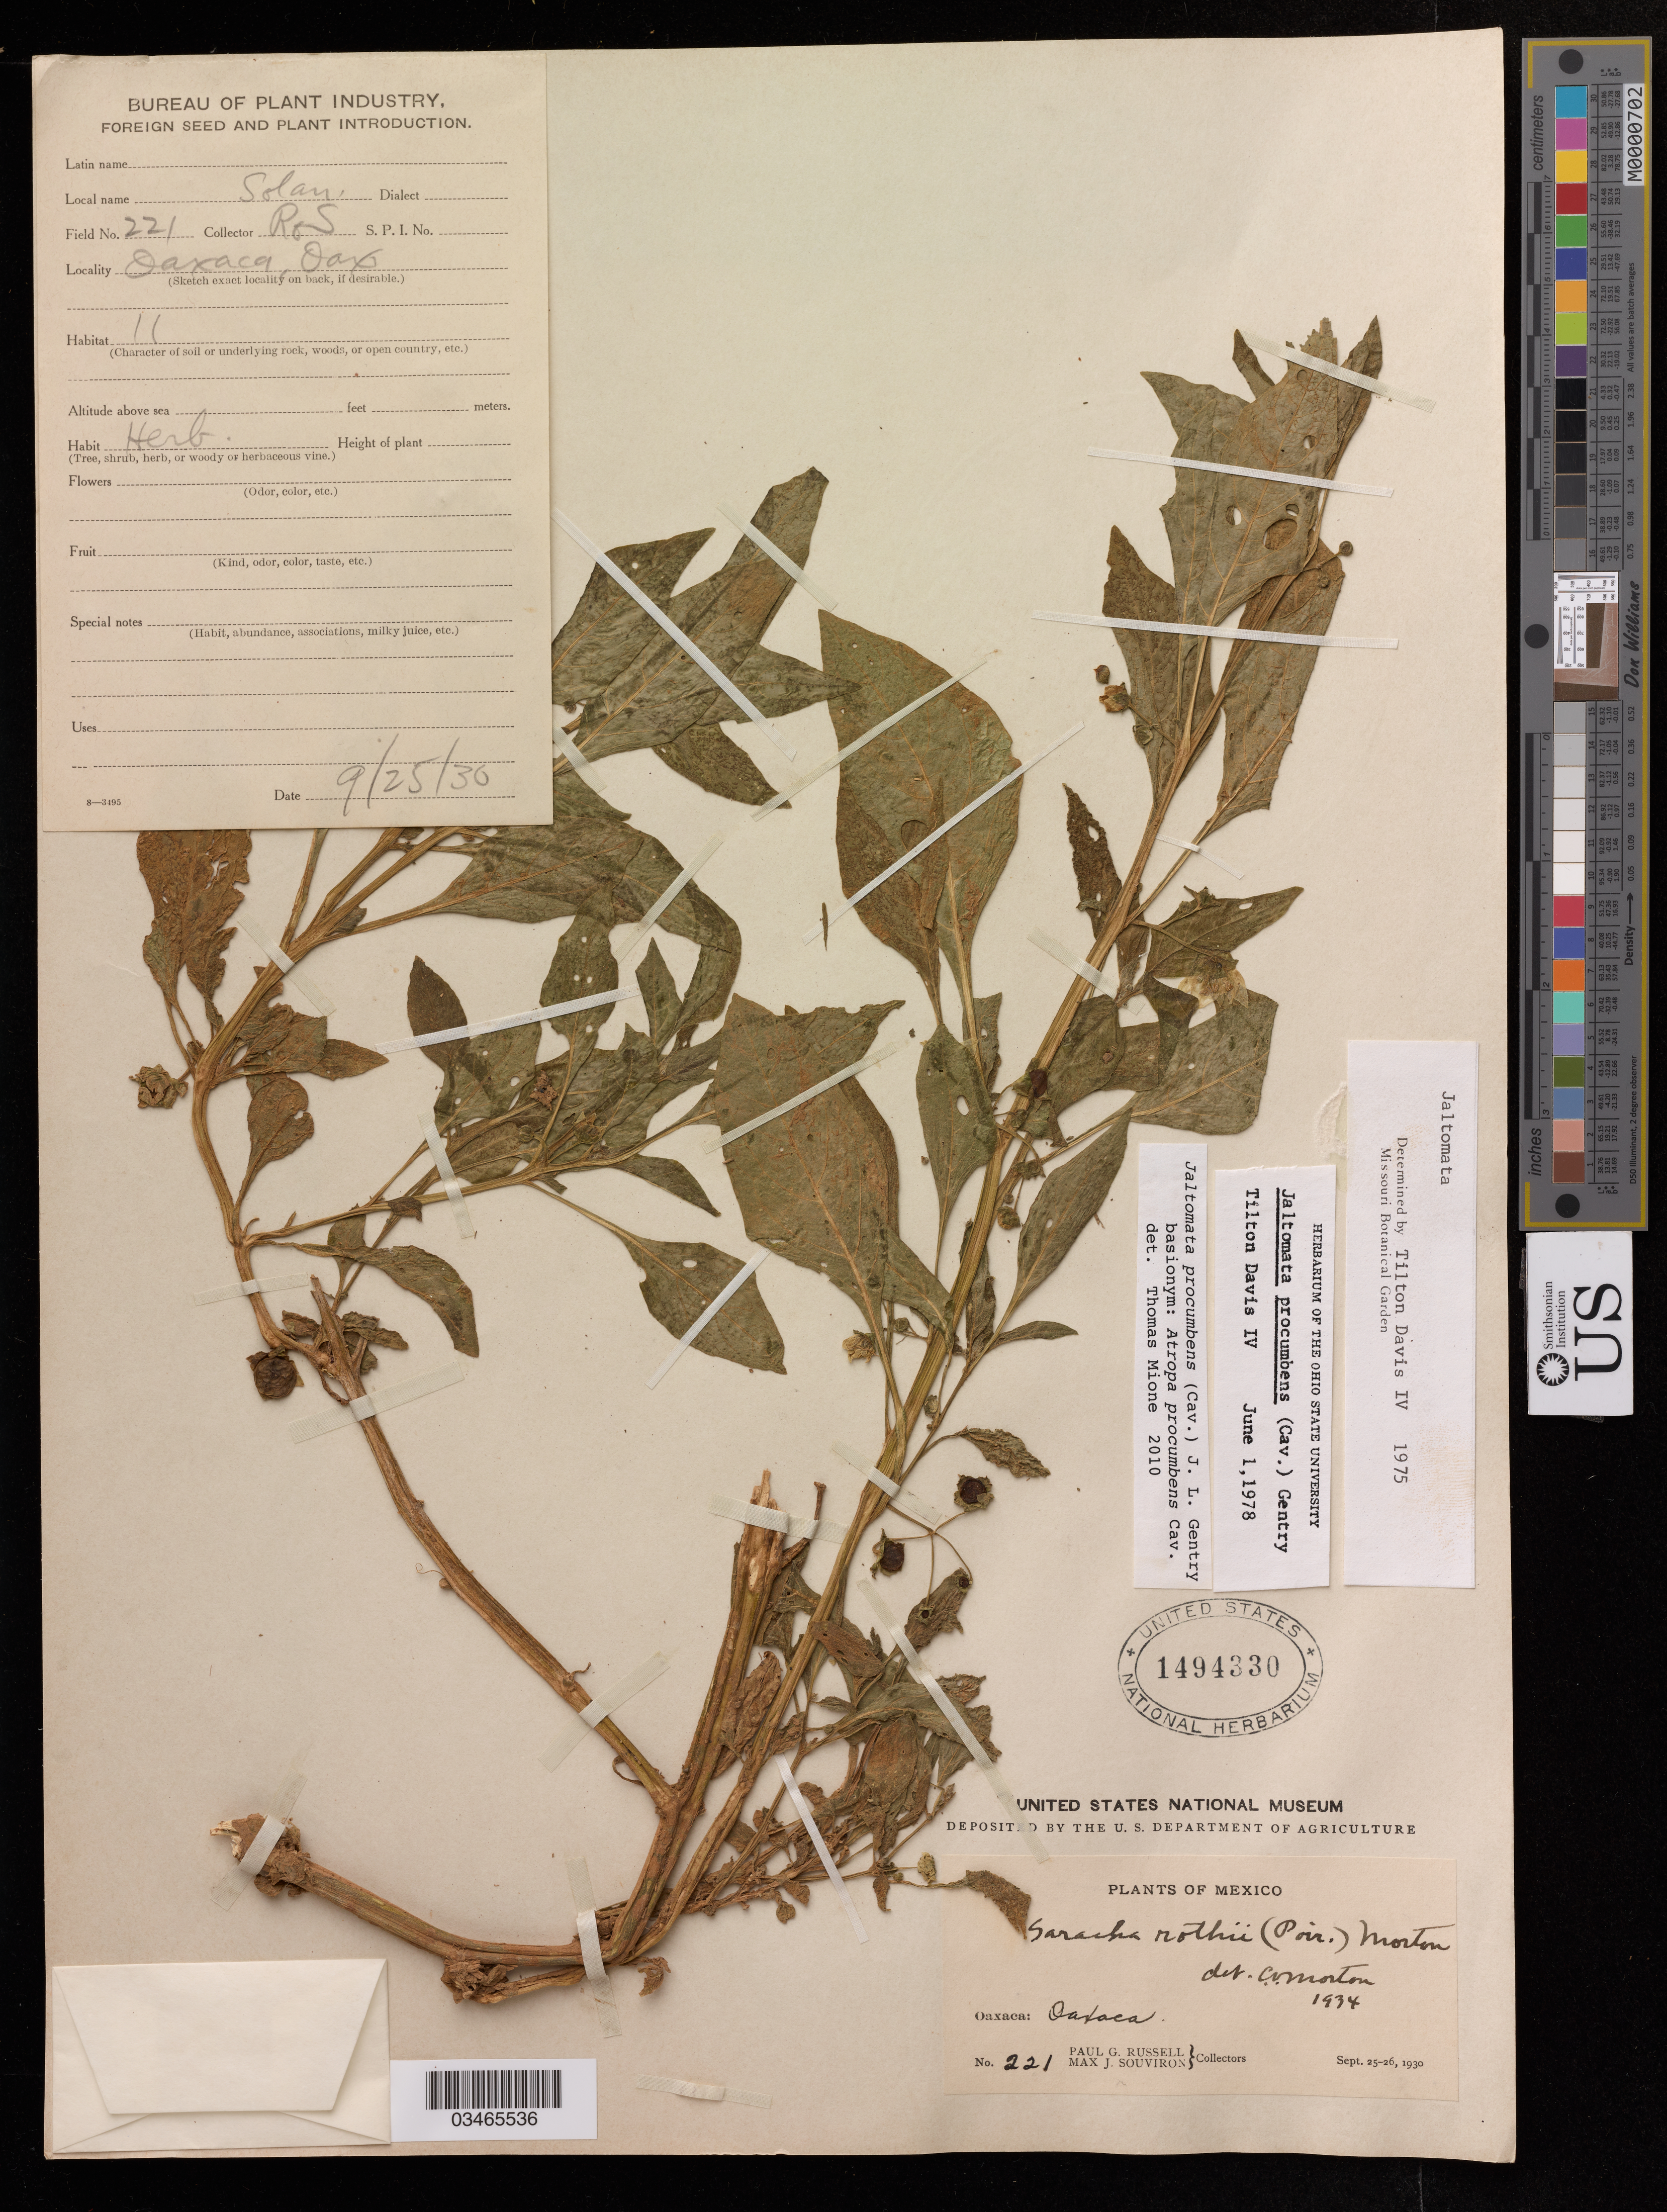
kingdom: Plantae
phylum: Tracheophyta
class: Magnoliopsida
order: Solanales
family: Solanaceae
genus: Jaltomata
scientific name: Jaltomata procumbens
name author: (Cav.) J.L. Gentry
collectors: P. G. Russell & M. J. Souviron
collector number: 221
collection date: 1930-09-25/1930-09-26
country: Mexico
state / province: Oaxaca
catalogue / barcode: US 1494330